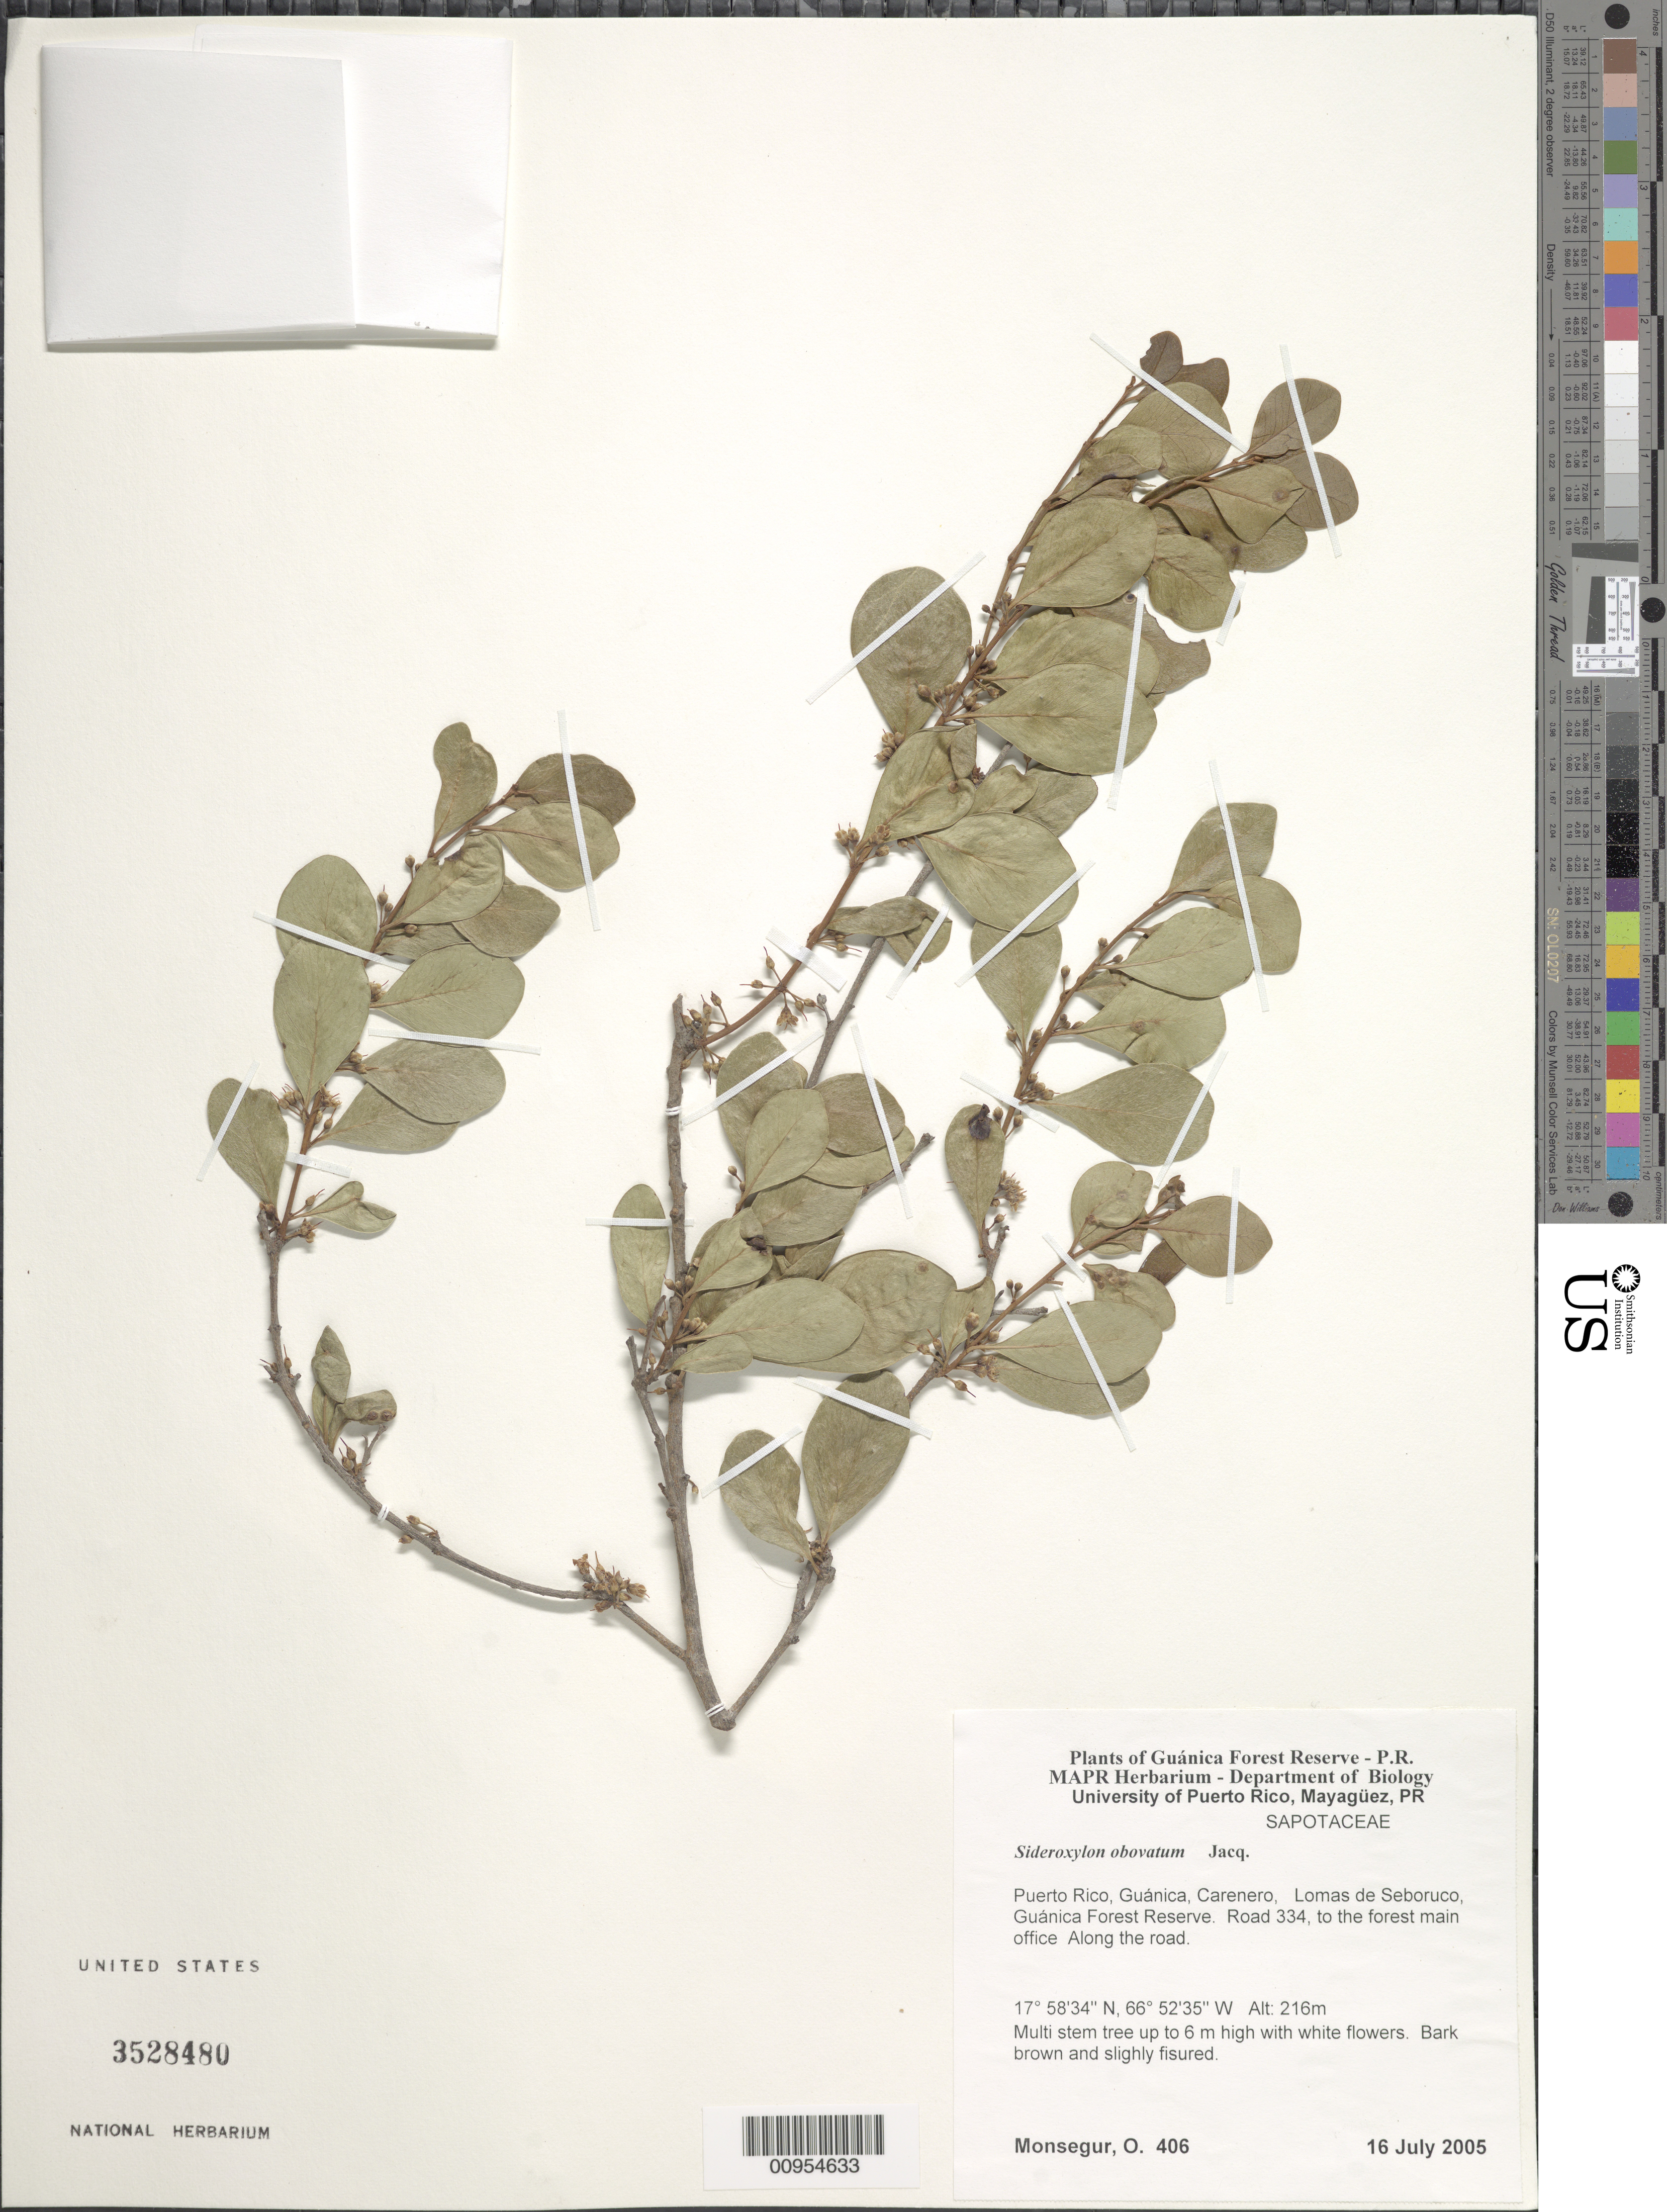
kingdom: Plantae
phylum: Tracheophyta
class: Magnoliopsida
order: Ericales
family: Sapotaceae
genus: Sideroxylon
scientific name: Sideroxylon obovatum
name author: Lam.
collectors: O. Monsegur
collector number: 406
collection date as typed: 16 Jul 2005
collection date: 2005-07-16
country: Puerto Rico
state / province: Guánica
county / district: Carenero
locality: Guánica Forest Reserve. Lomas de Seboruco, road 334, to the forest main office. Along the road.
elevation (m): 216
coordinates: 17.58343, 66.52352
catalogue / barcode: US 3528480